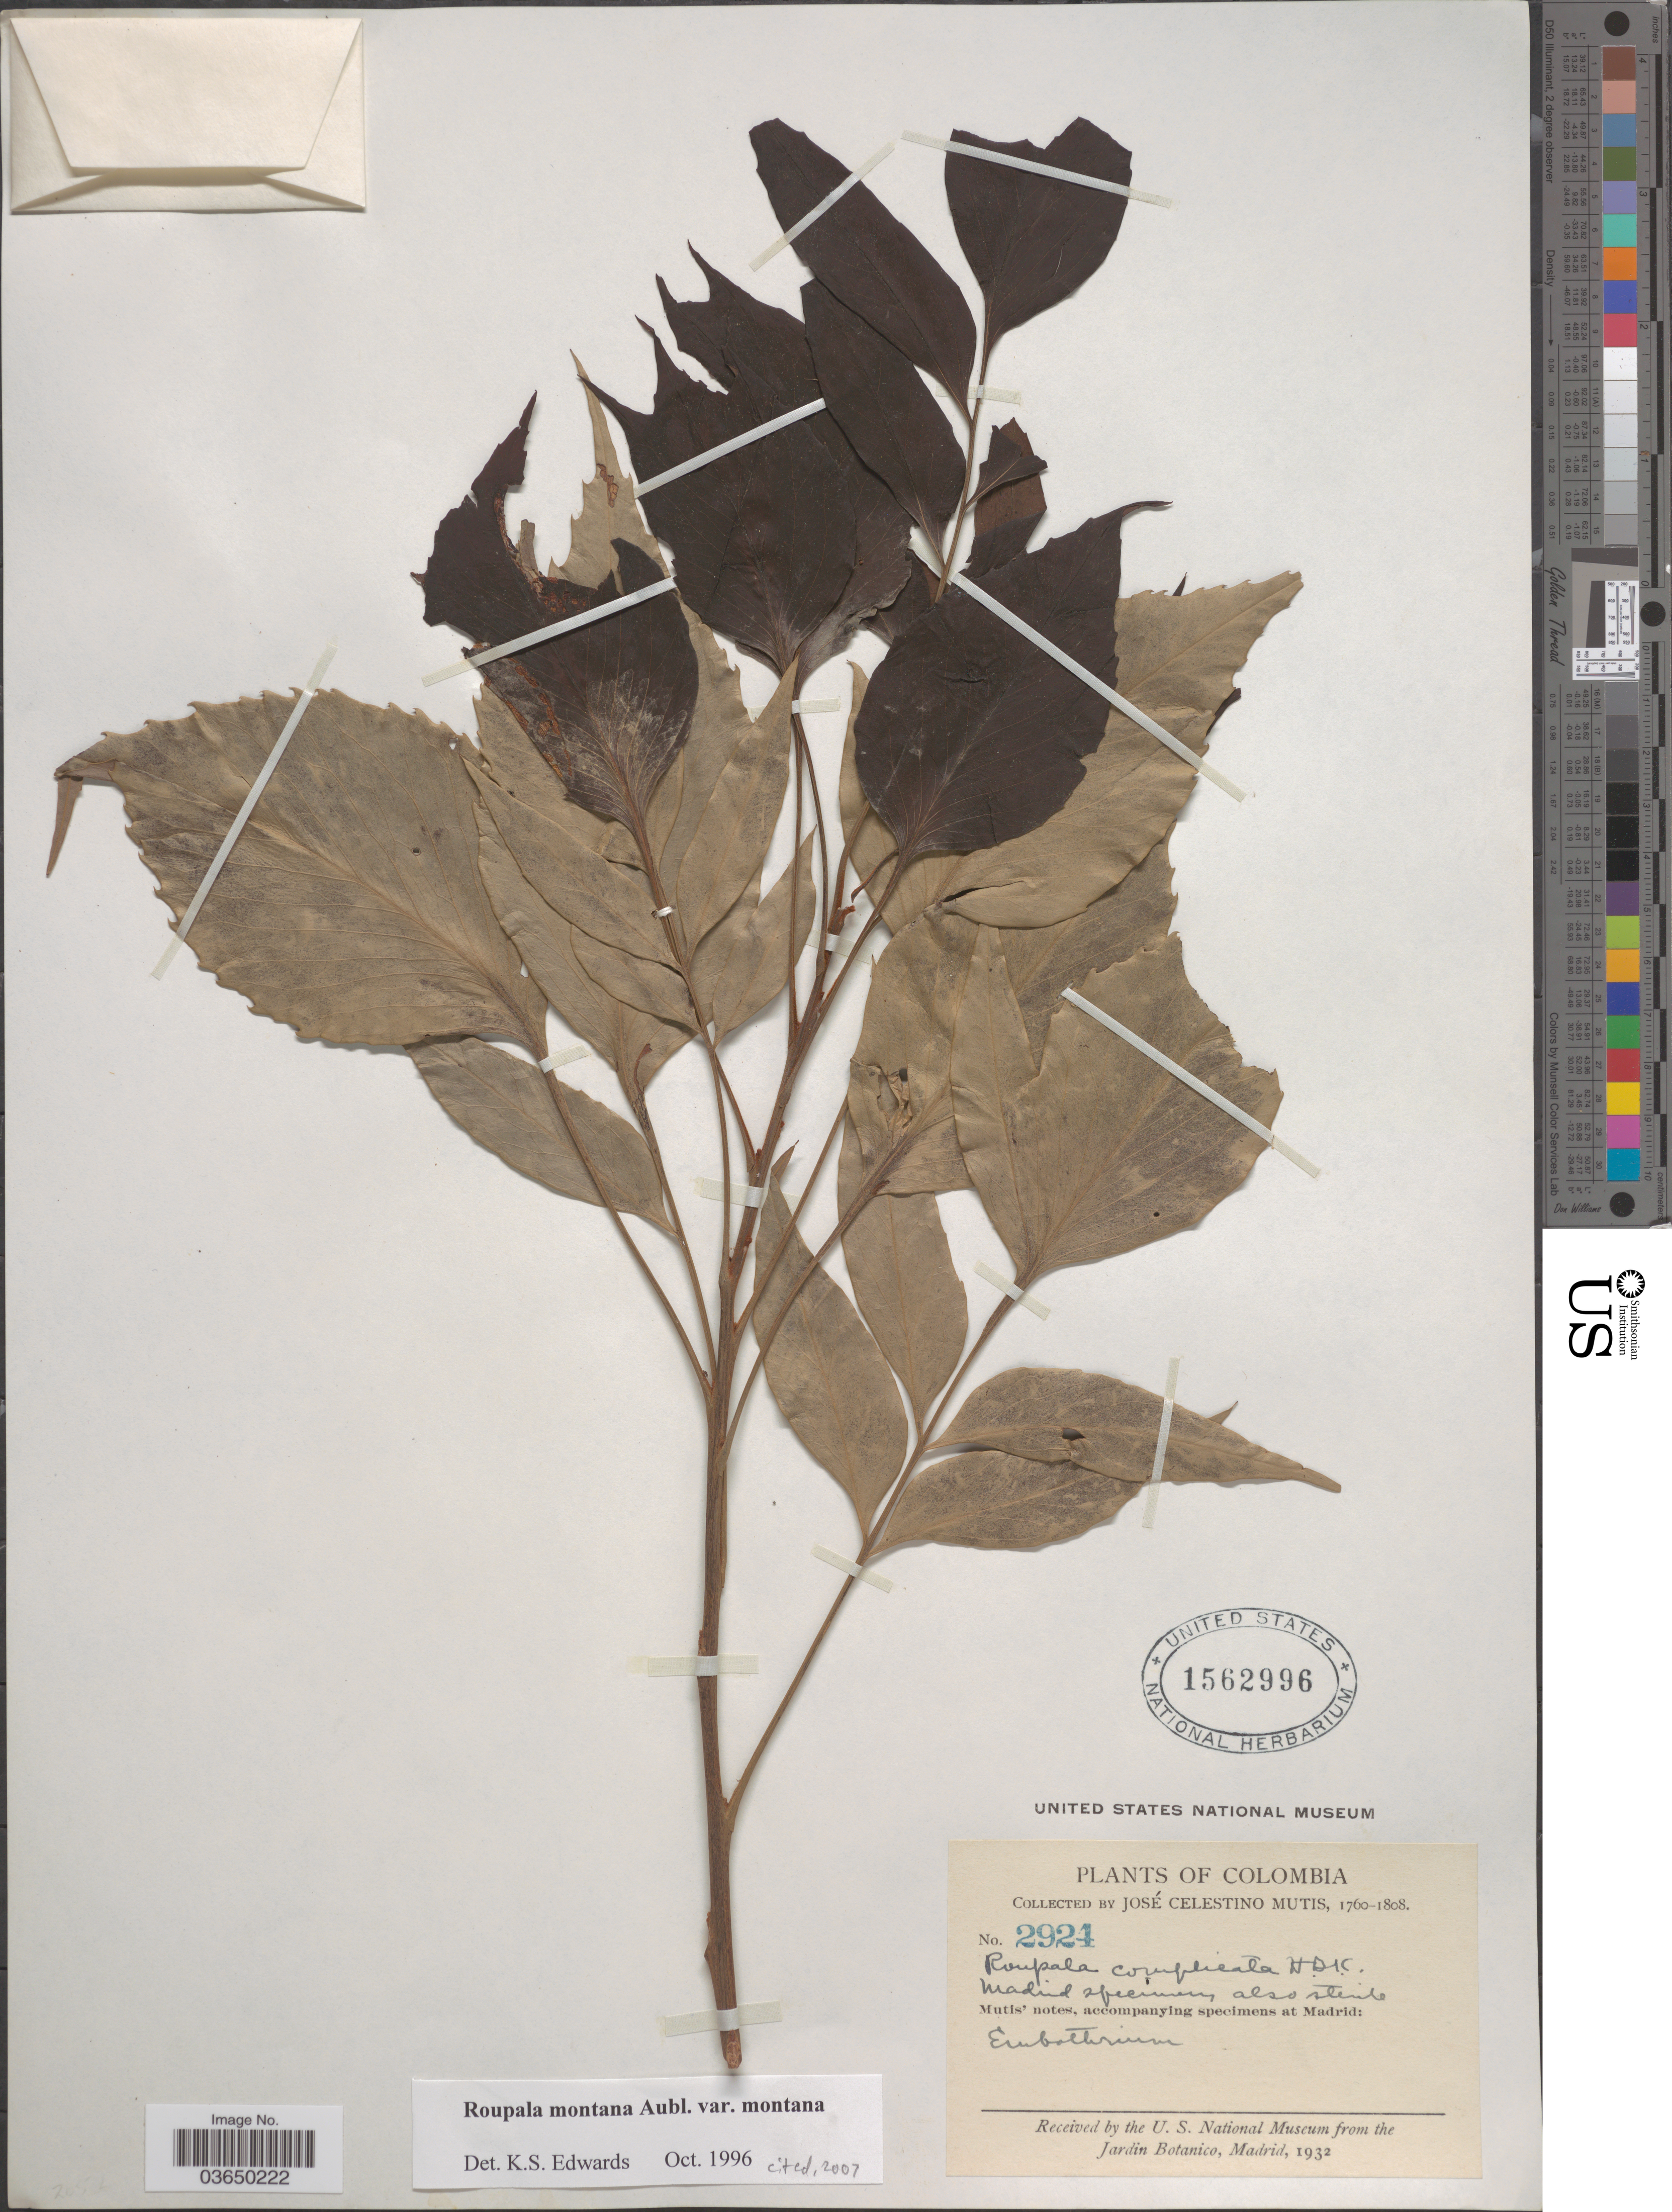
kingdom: Plantae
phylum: Tracheophyta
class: Magnoliopsida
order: Proteales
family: Proteaceae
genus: Roupala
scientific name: Roupala montana var. montana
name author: Aubl.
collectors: J. C. B. Mutis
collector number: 2924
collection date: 1760/1808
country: Colombia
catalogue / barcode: US 1562996